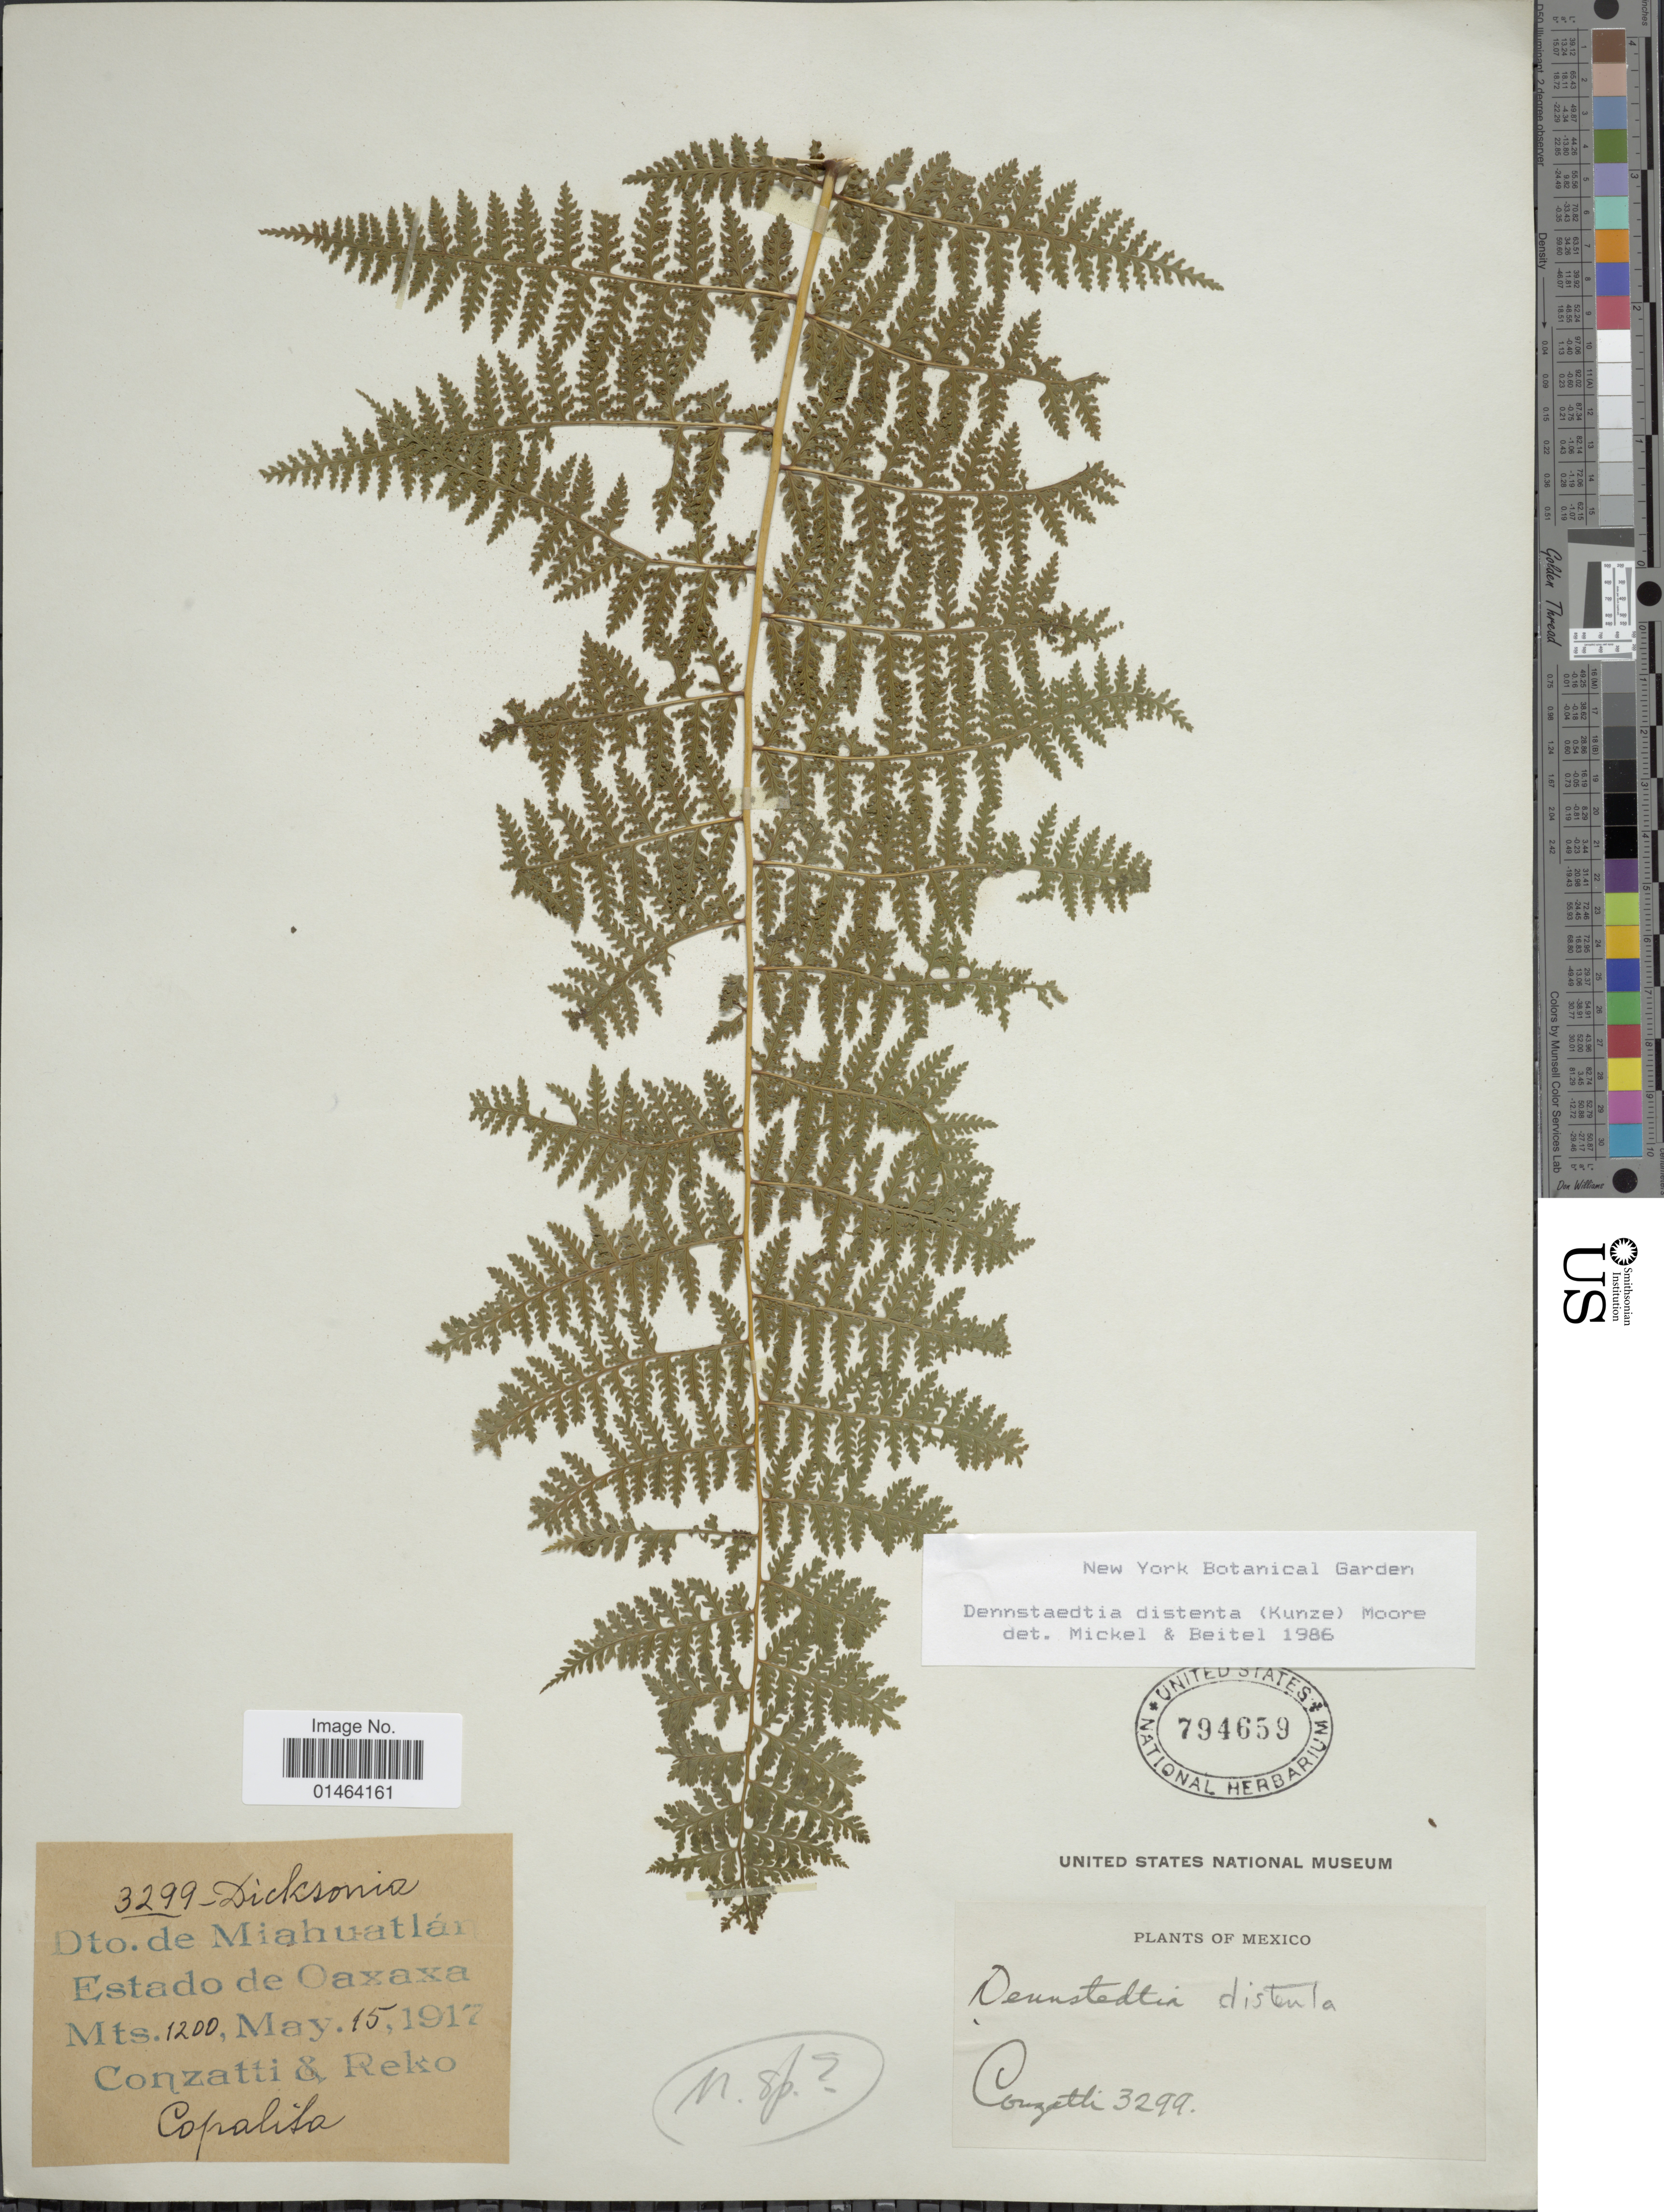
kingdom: Plantae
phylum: Tracheophyta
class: Polypodiopsida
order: Polypodiales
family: Dennstaedtiaceae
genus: Dennstaedtia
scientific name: Dennstaedtia distenta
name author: (Kunze) T. Moore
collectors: Conzatti, -- & -. Reko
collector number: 3299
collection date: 1917-05-15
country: Mexico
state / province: Oaxaca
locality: Dto. Miahuatlán.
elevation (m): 1200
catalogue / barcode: US 794659